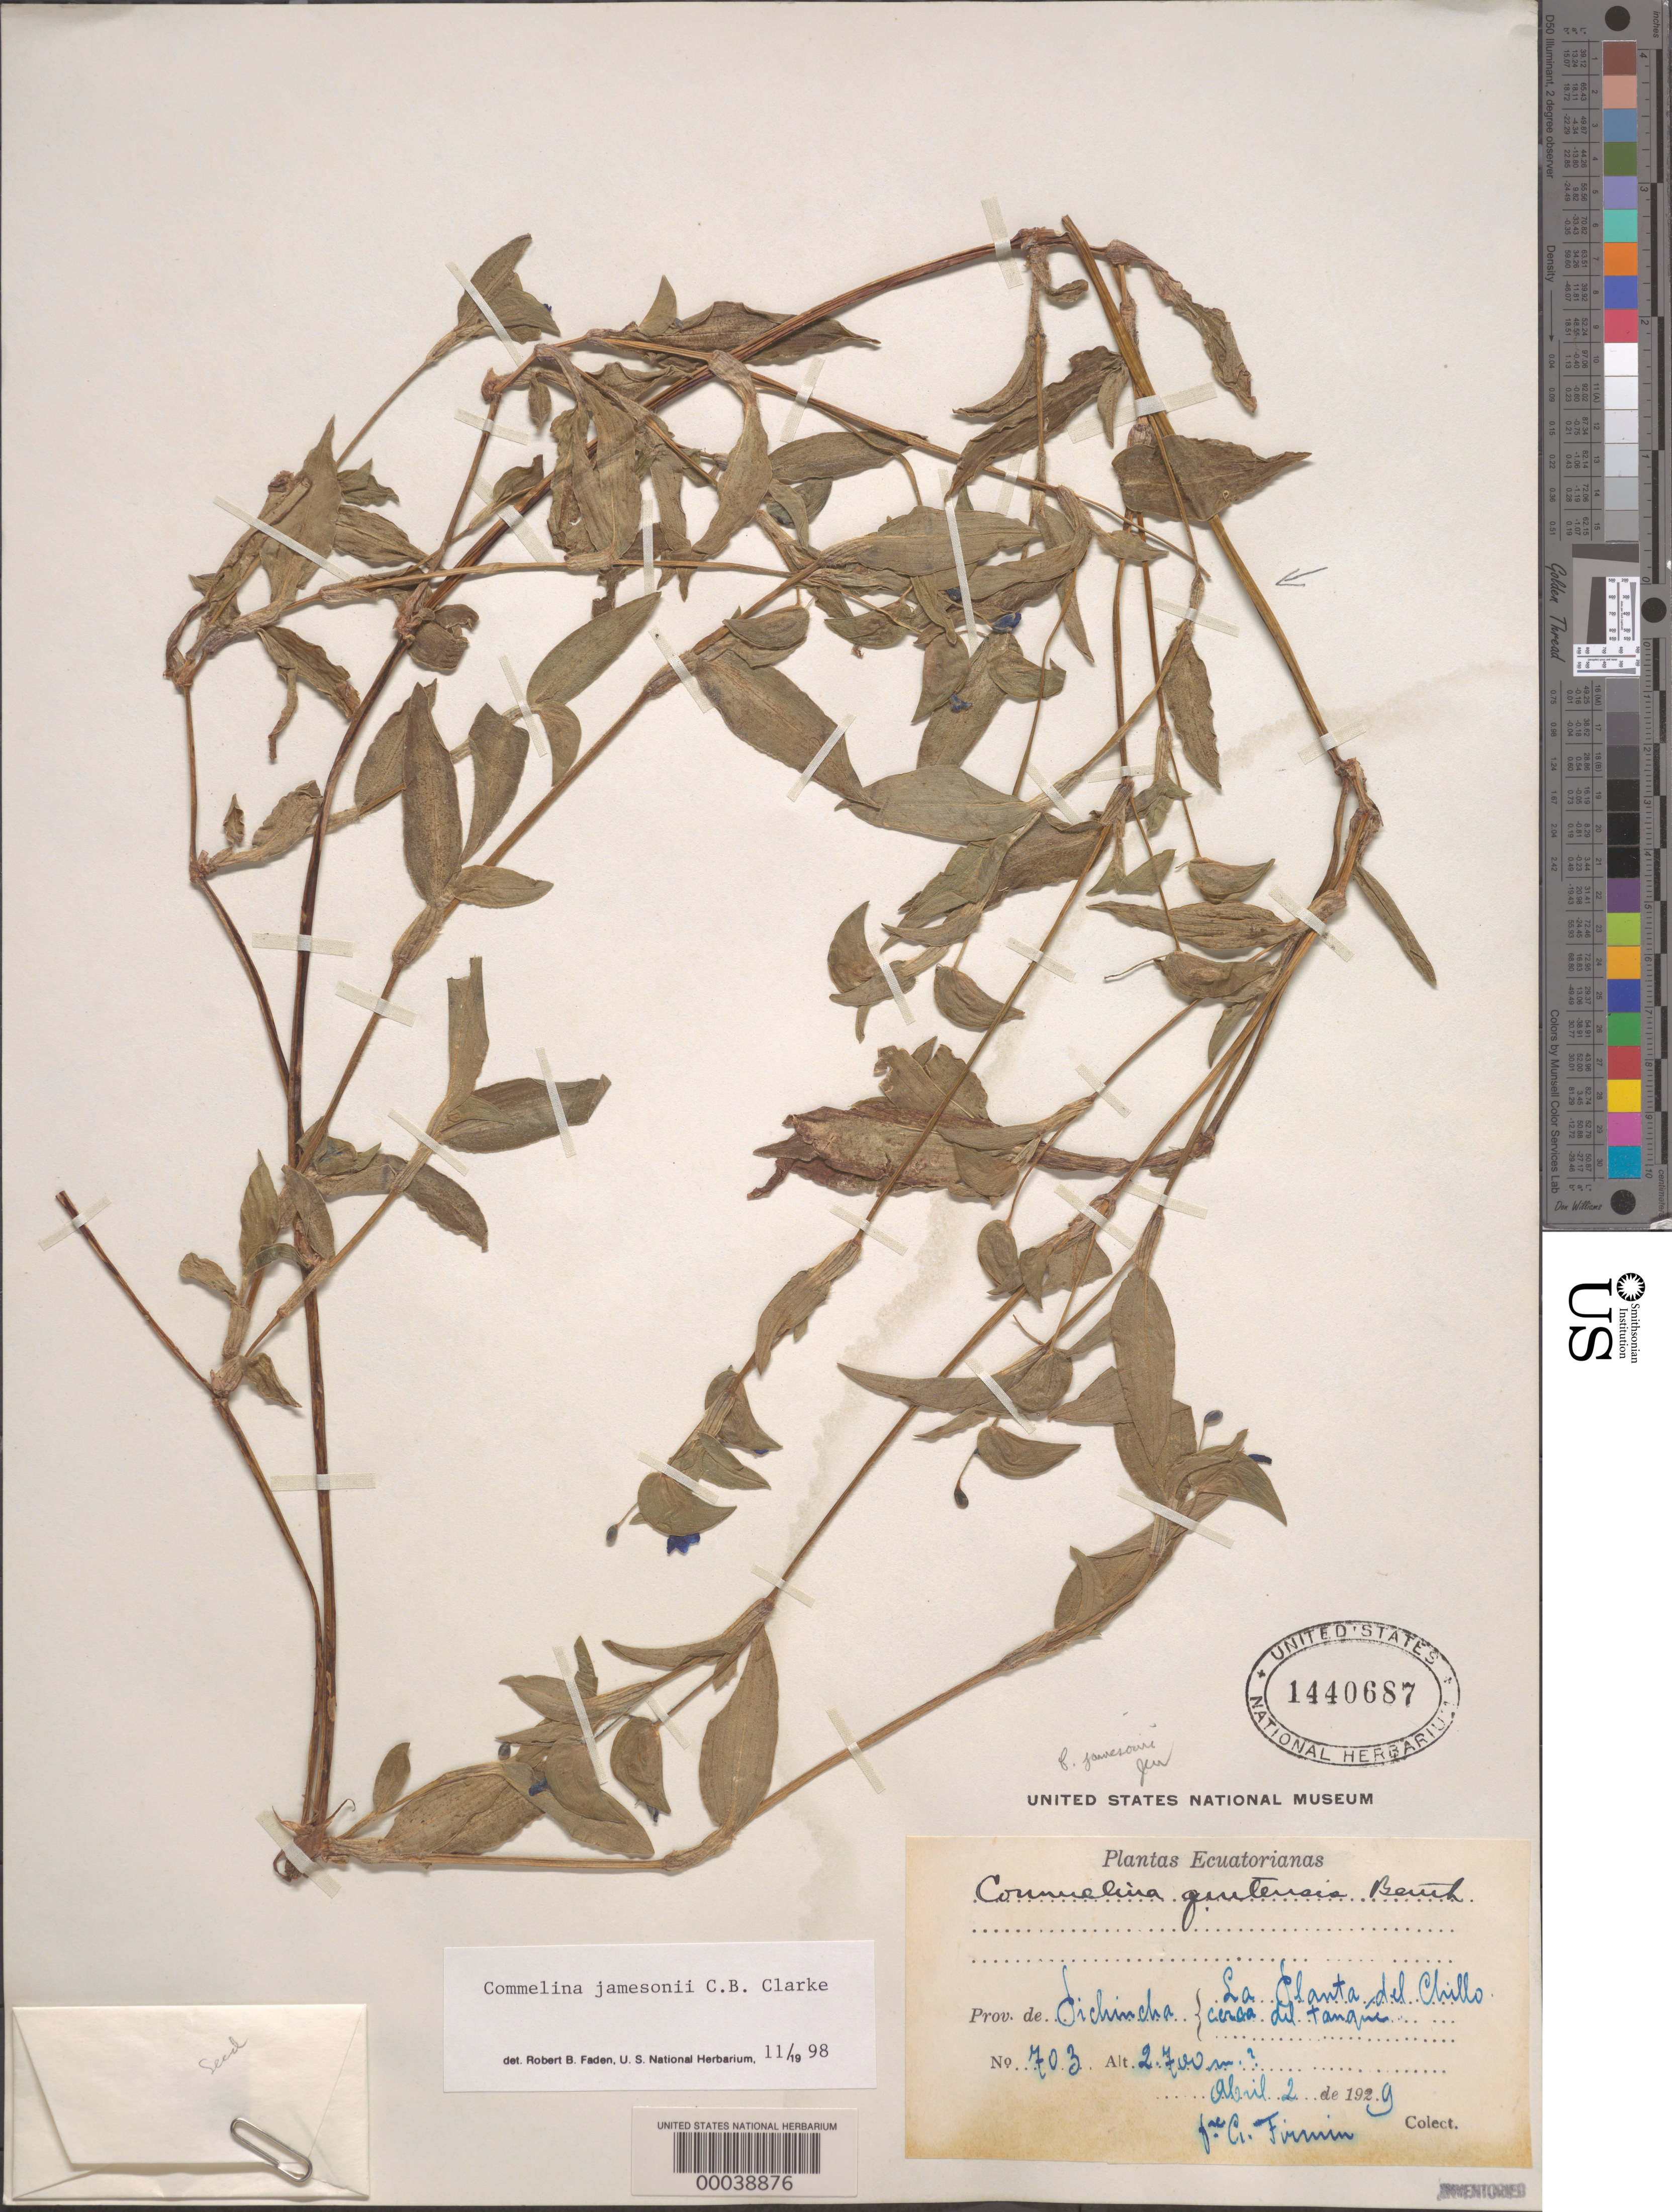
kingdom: Plantae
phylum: Tracheophyta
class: Liliopsida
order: Commelinales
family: Commelinaceae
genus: Commelina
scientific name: Commelina jamesonii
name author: C.B. Clarke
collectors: C. Firmin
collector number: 703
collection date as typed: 02 Apr 1929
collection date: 1929-04-02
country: Ecuador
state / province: Pichincha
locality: La planta del chillo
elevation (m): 2700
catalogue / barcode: US 1440687